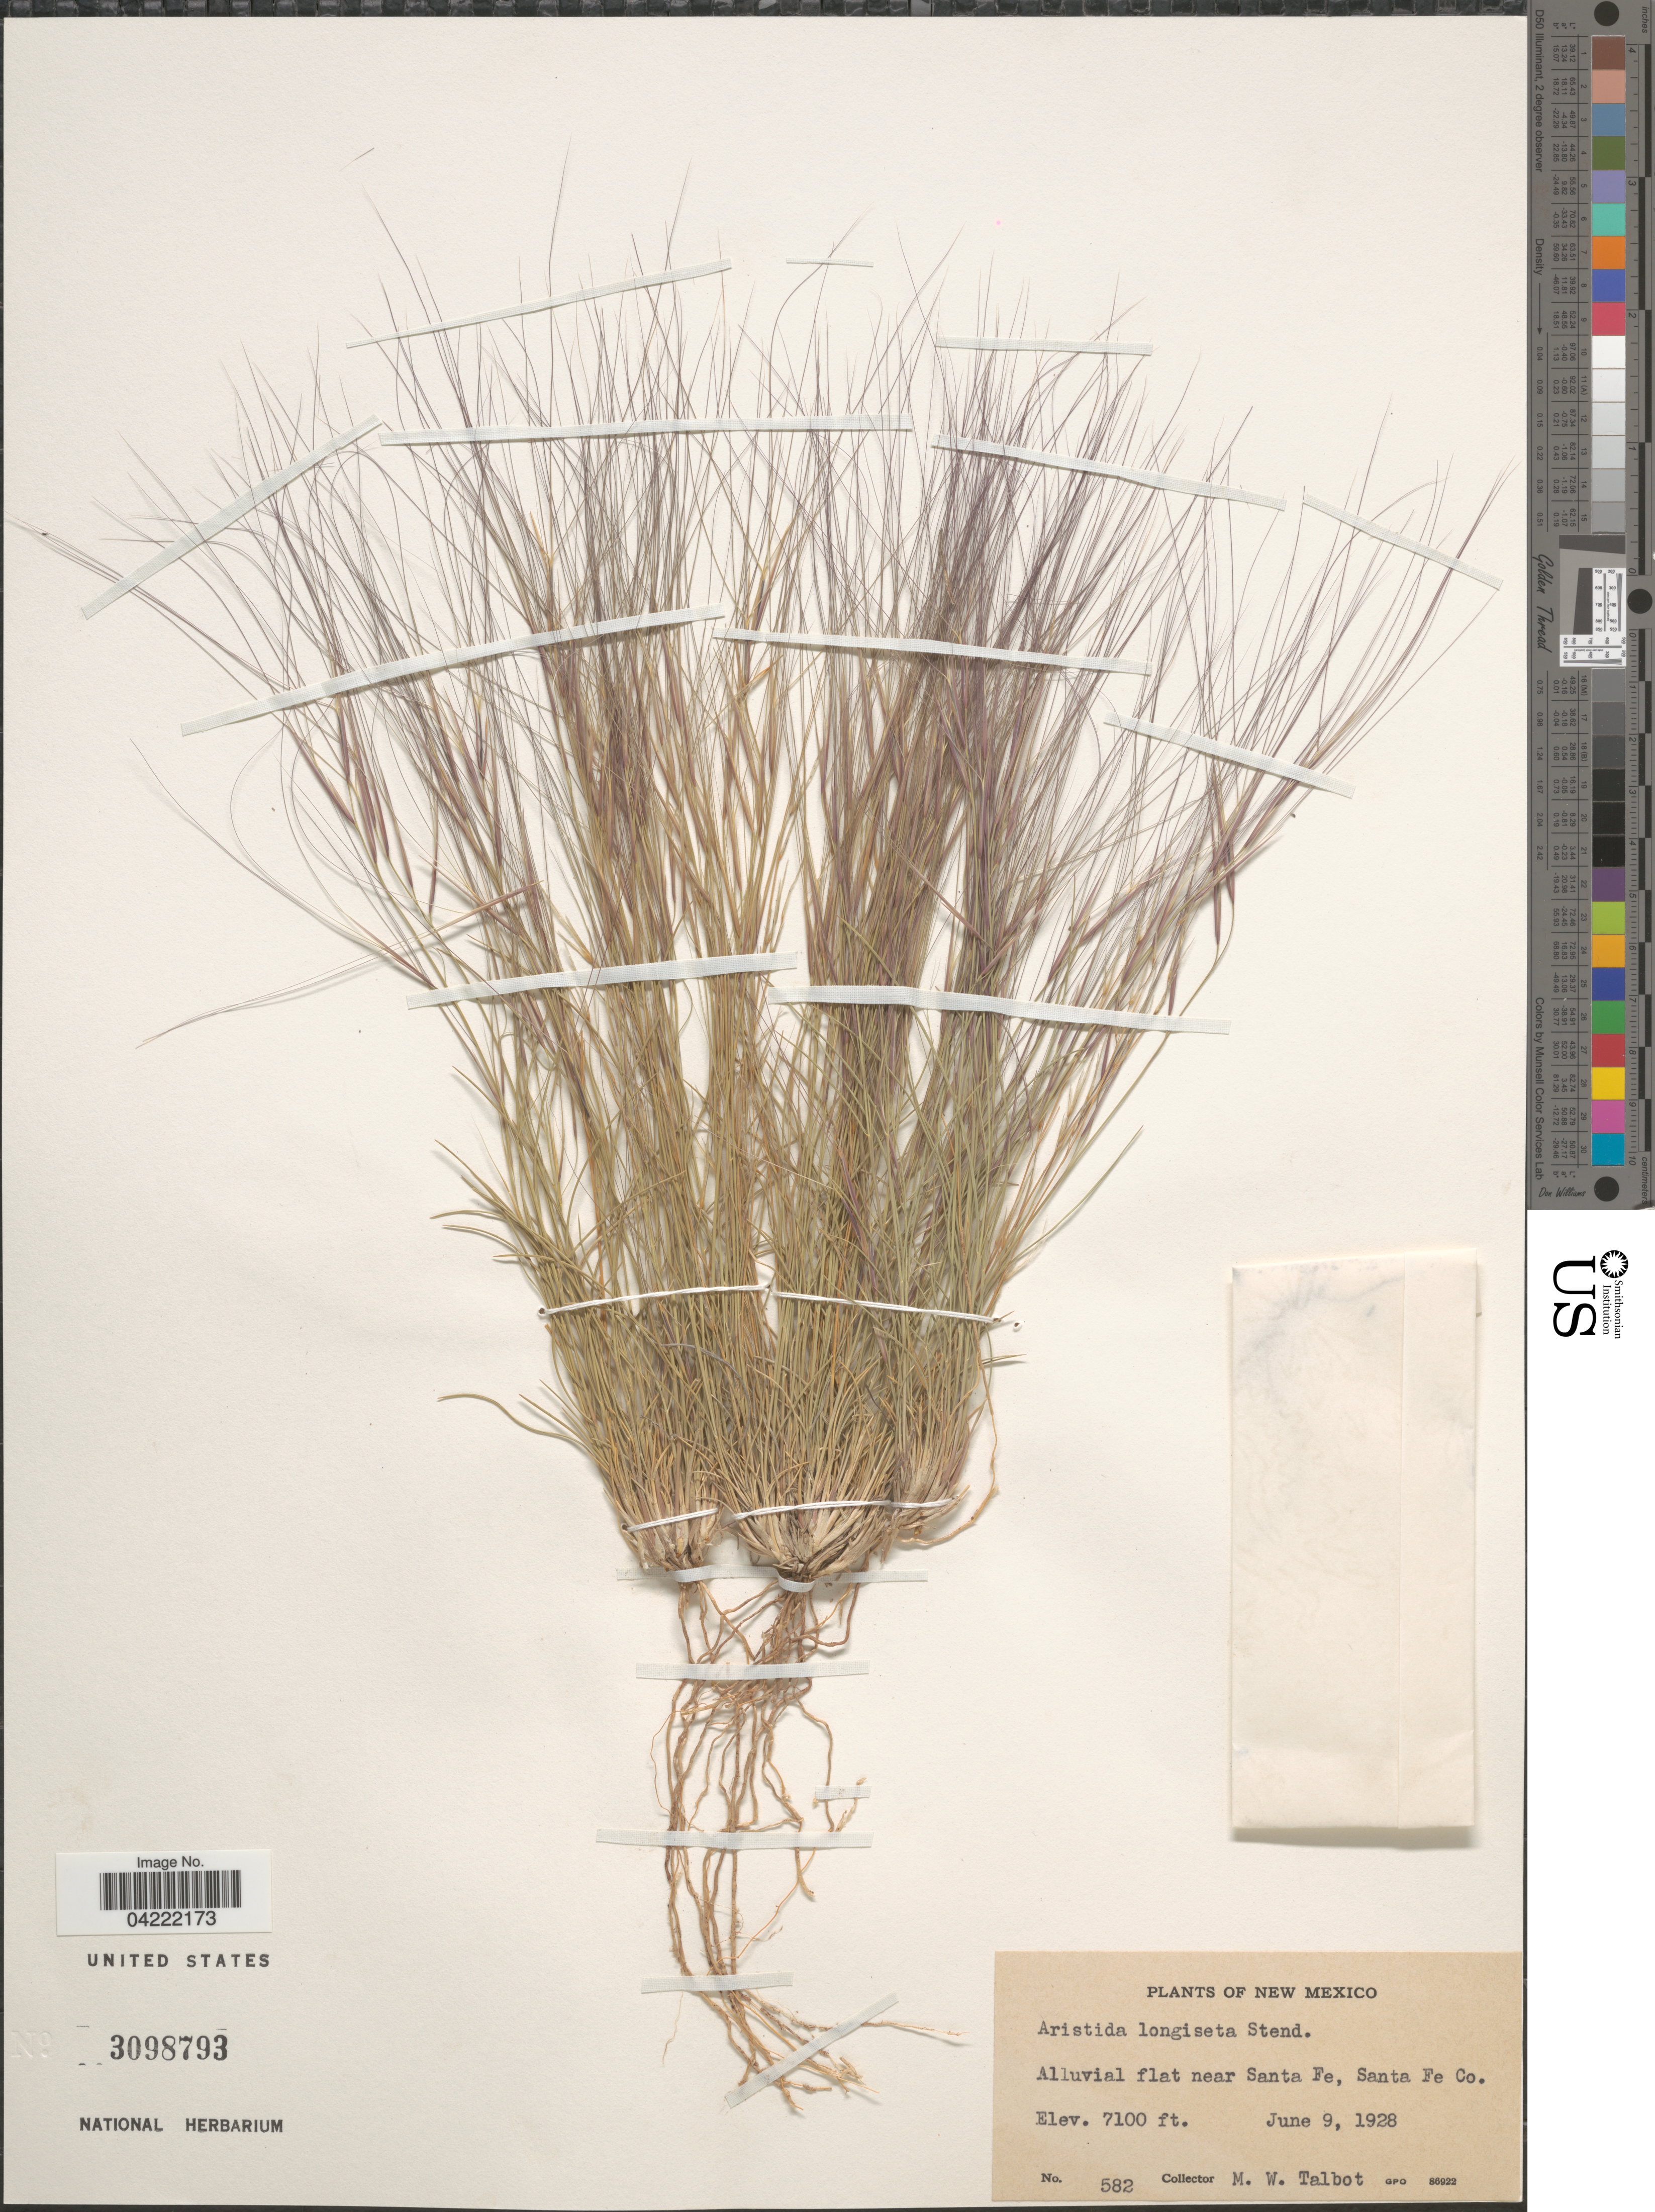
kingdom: Plantae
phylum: Tracheophyta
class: Liliopsida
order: Poales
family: Poaceae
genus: Aristida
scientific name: Aristida purpurea var. longiseta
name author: (Steud.) Vasey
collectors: M. Talbot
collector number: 582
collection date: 1928-06-09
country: United States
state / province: New Mexico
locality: Alluvial flat near Santa Fe, Santa Fe Co.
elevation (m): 2164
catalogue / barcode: US 3098793